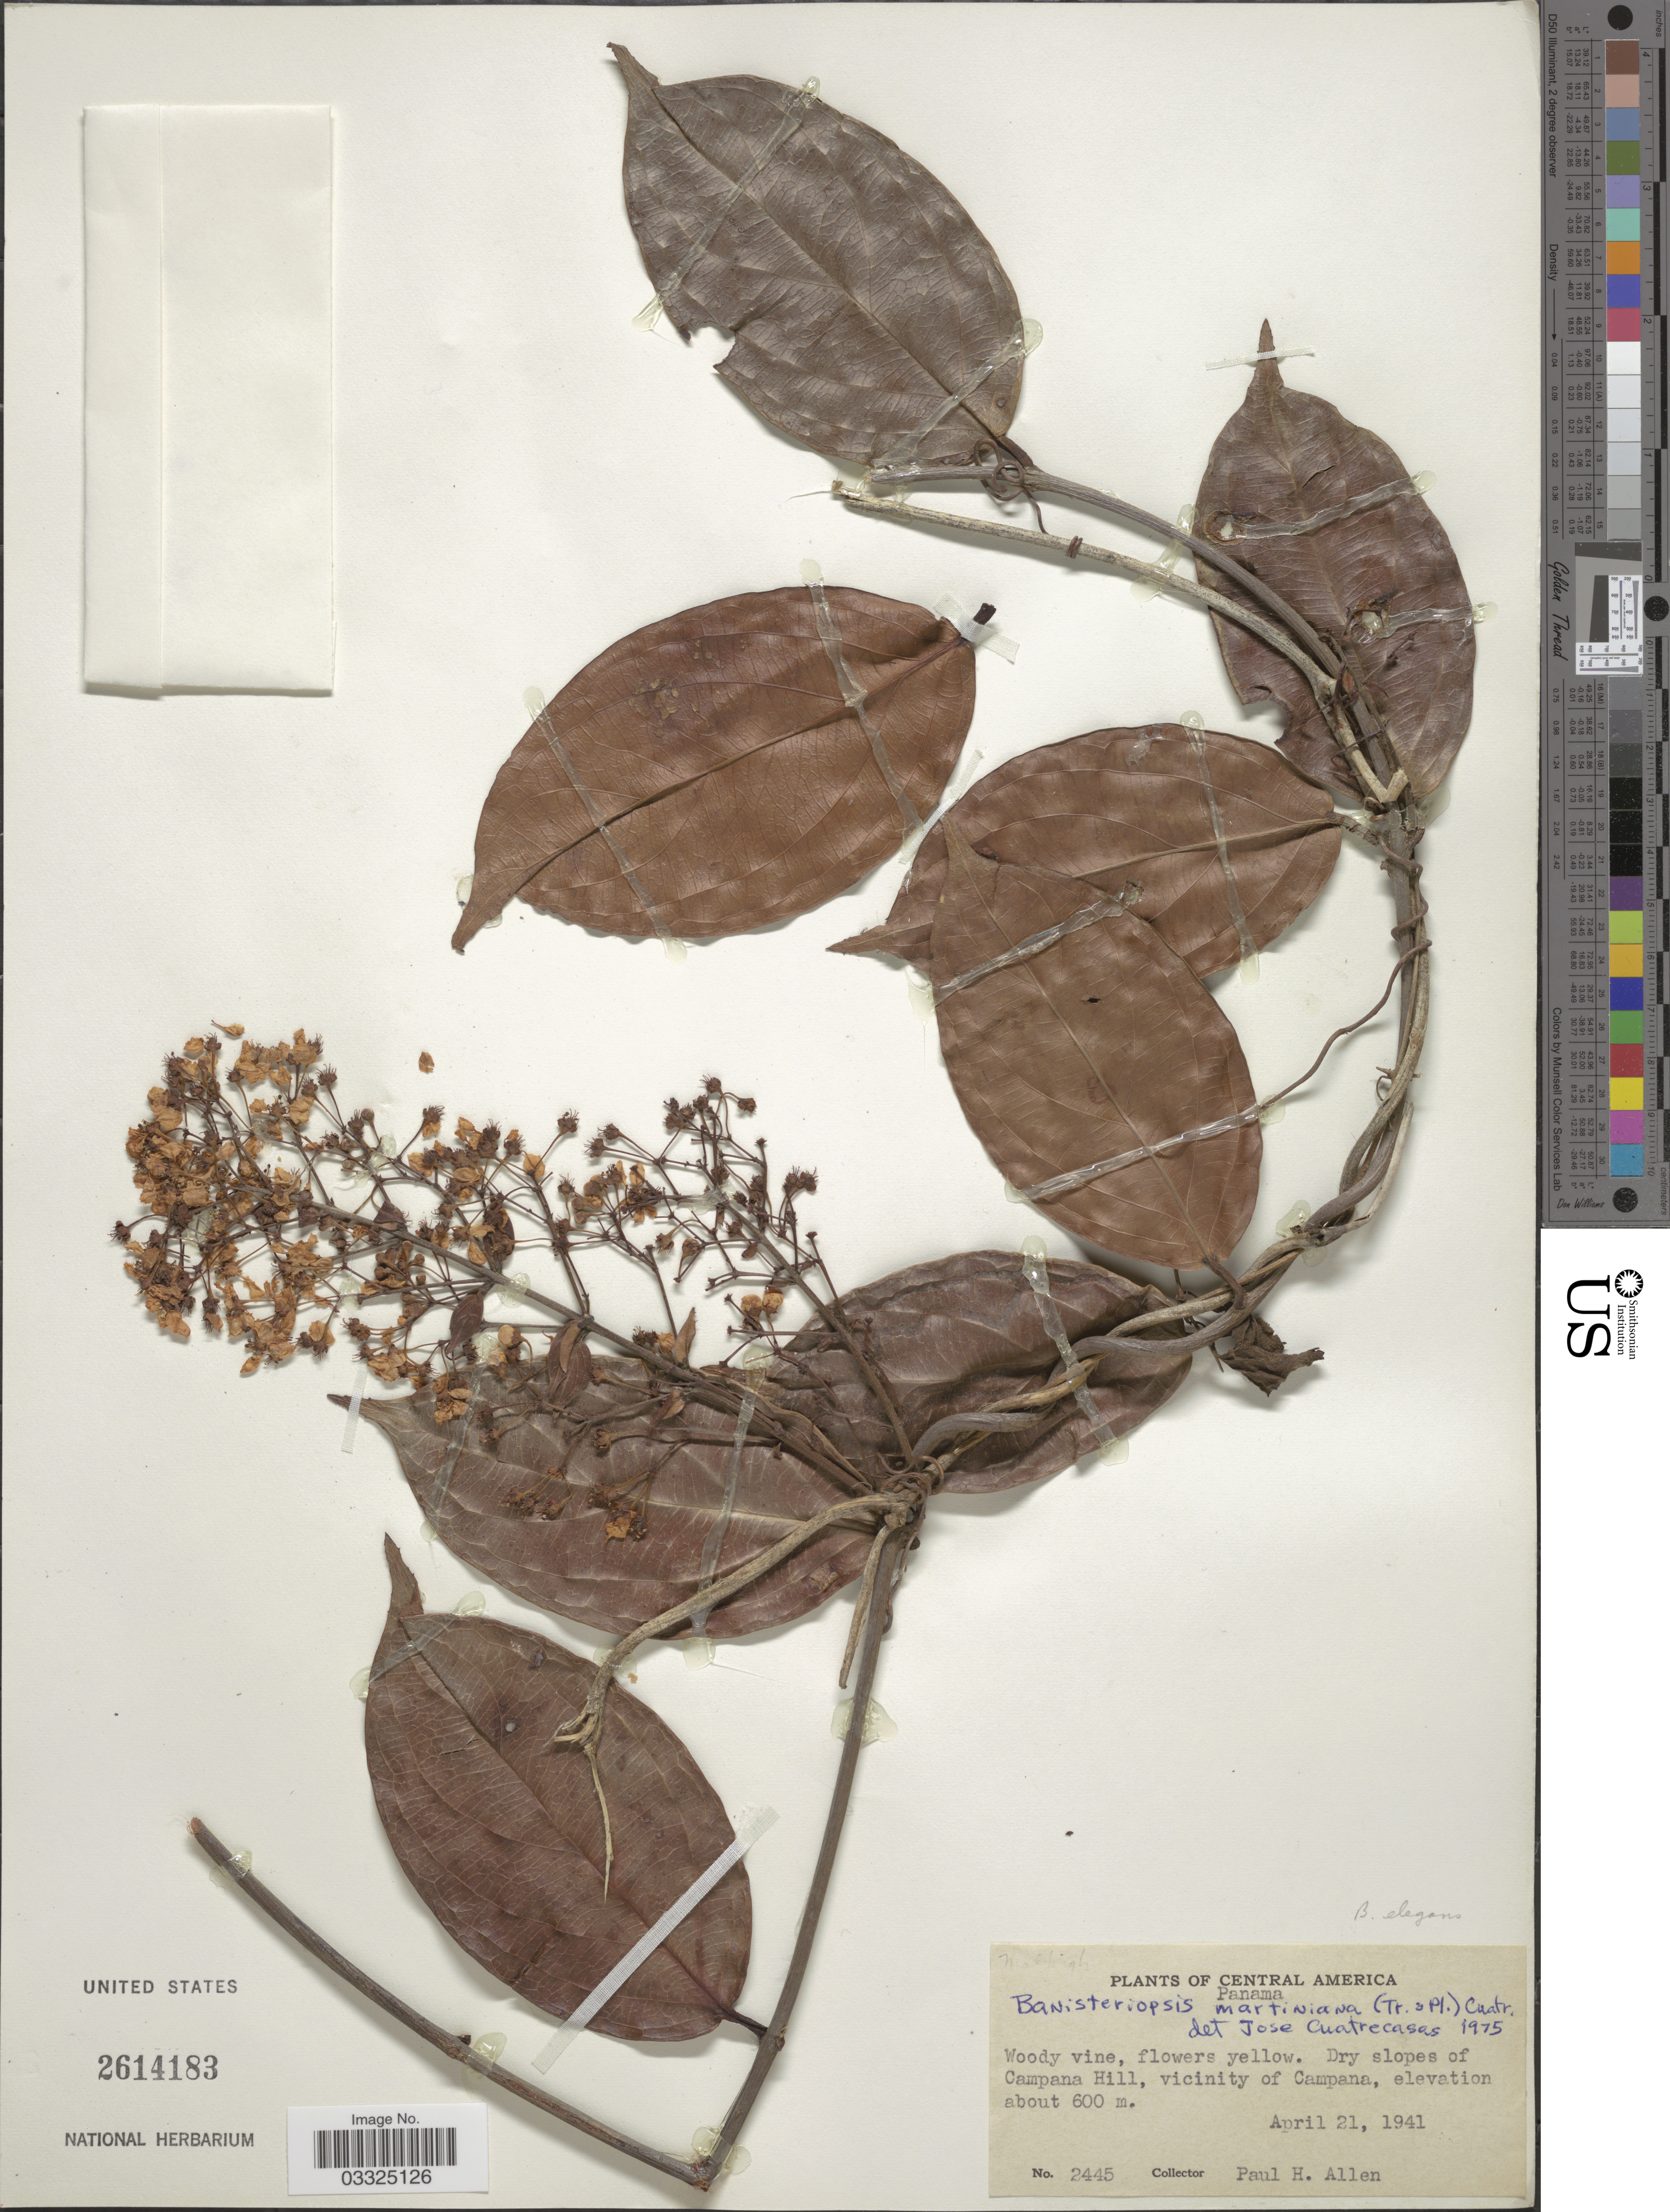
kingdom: Plantae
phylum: Tracheophyta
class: Magnoliopsida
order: Malpighiales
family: Malpighiaceae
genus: Banisteriopsis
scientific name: Banisteriopsis elegans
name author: (Triana & Planch.) Sandwith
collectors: P. H. Allen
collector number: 2445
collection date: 1941-04-21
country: Panama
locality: Dry slopes of Campana Hill, vicinity of Campana.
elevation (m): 600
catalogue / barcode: US 2614183